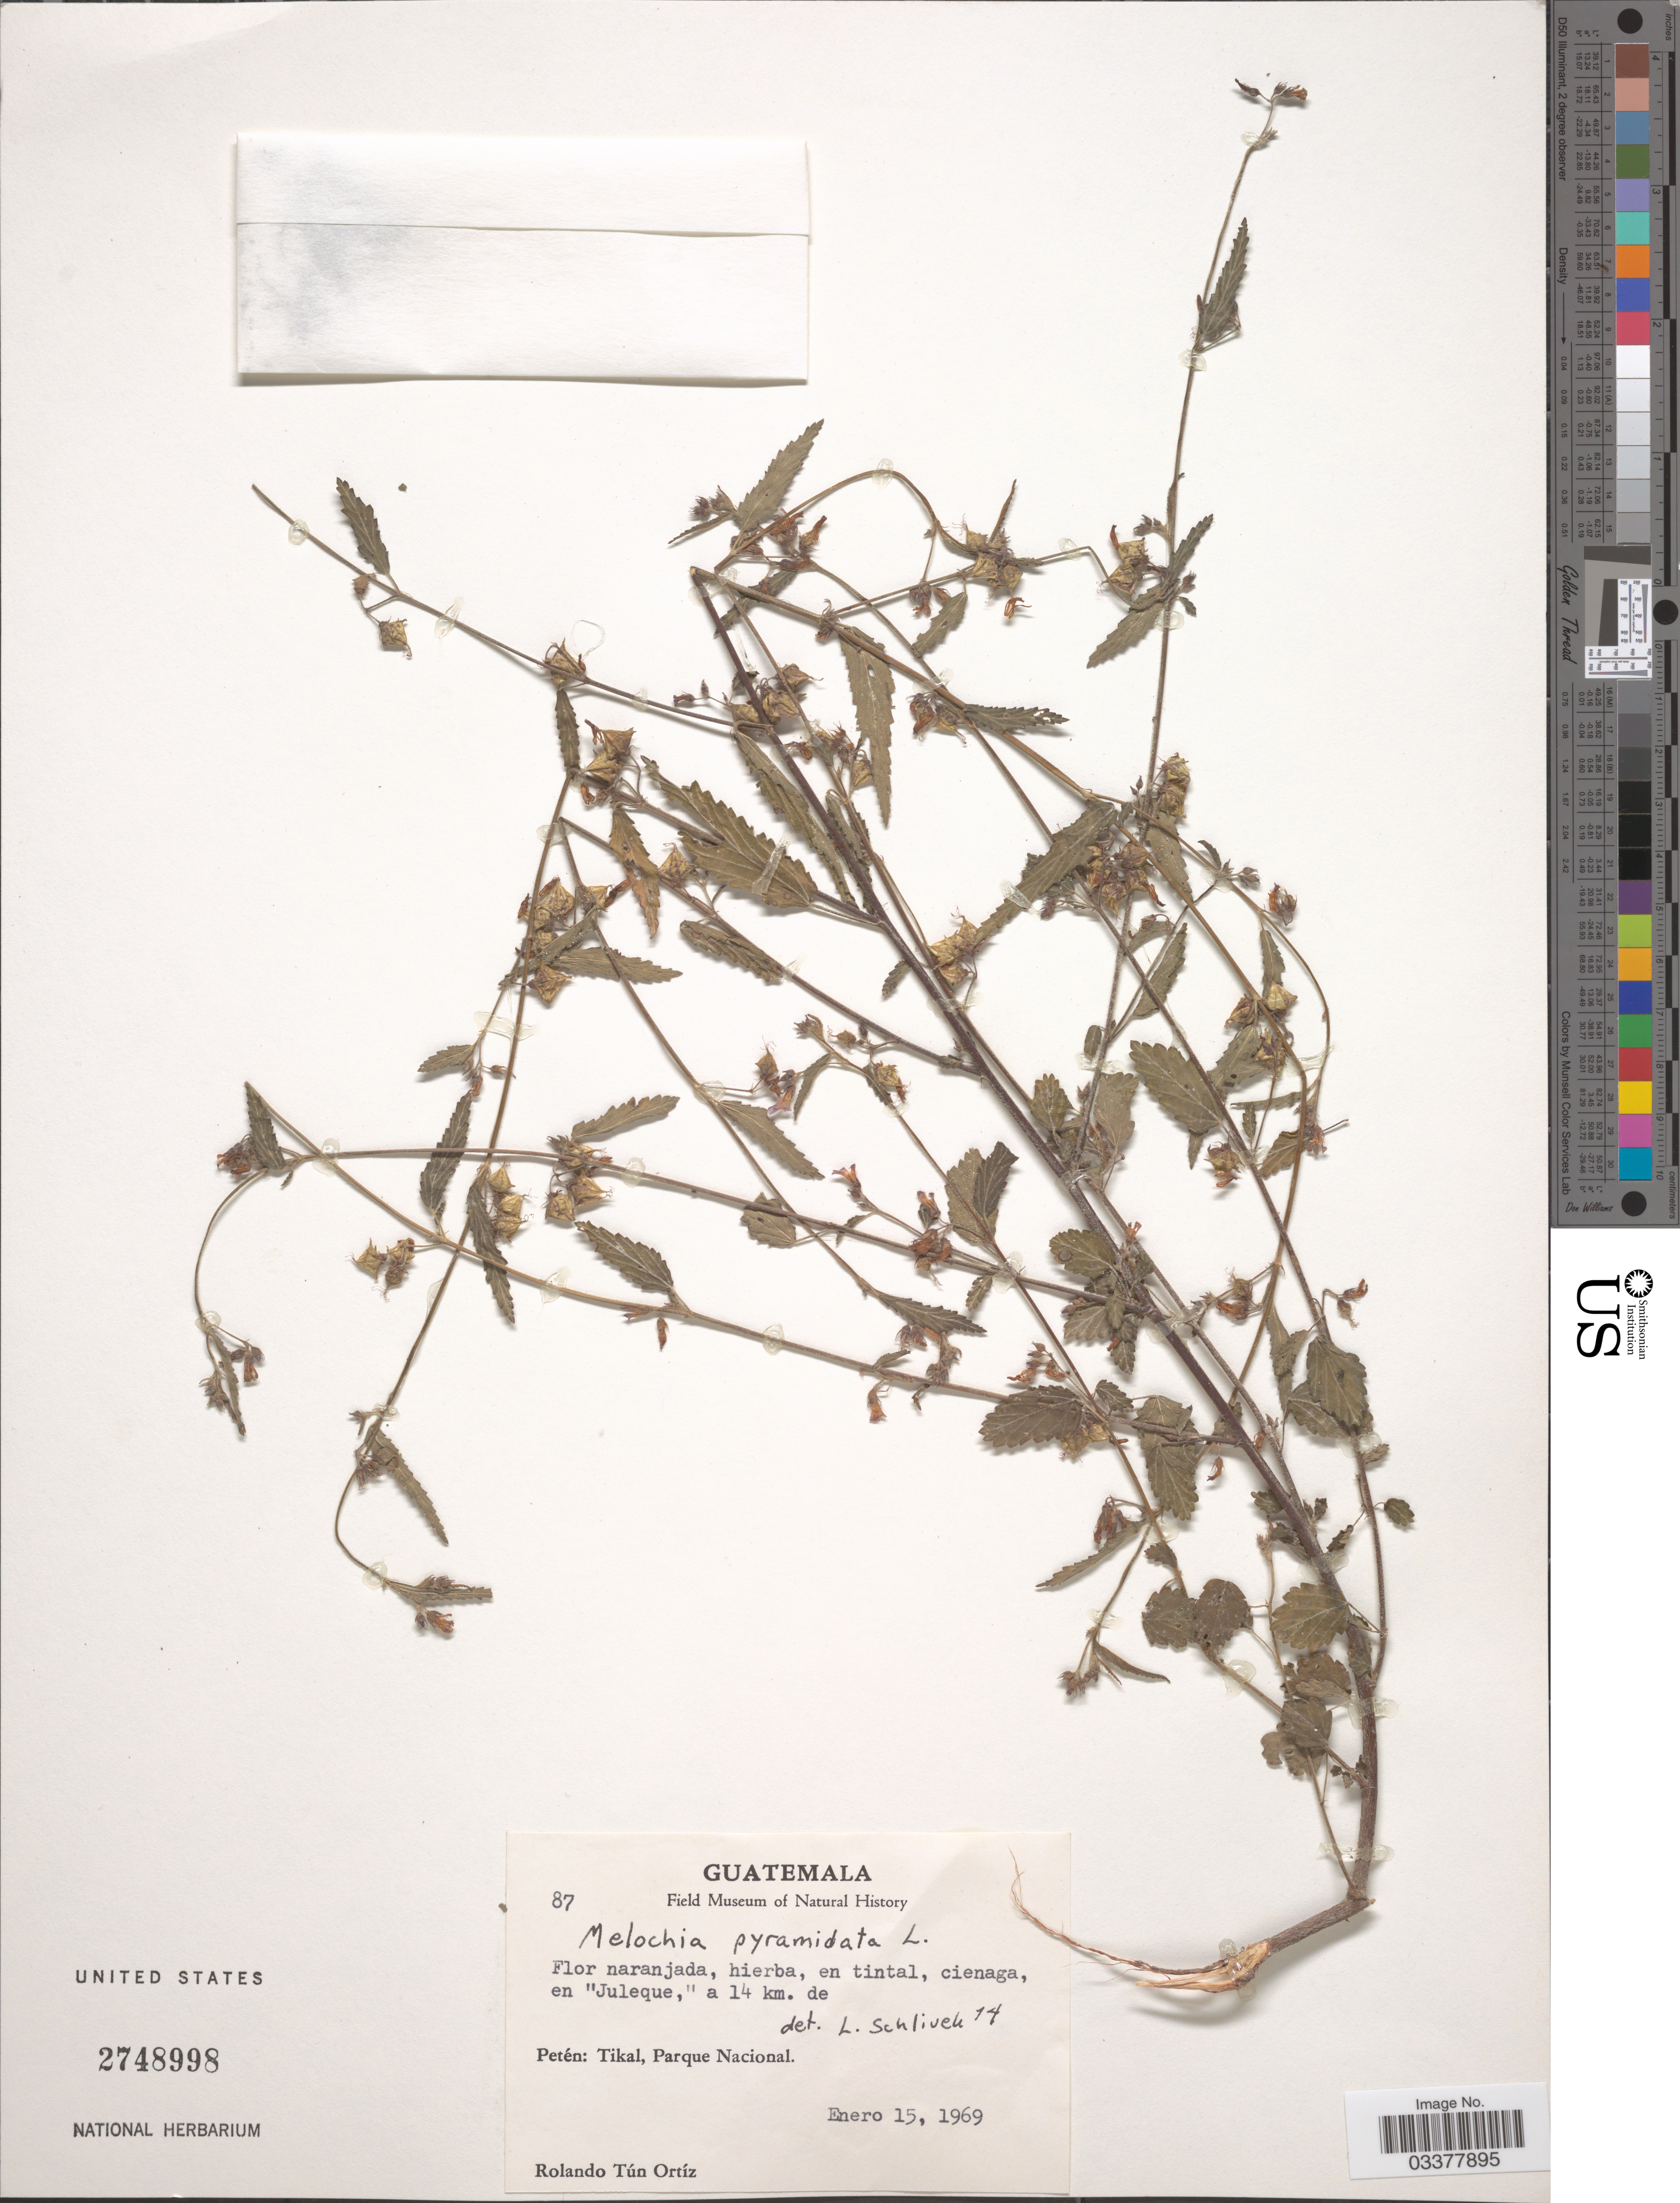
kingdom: Plantae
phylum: Tracheophyta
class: Magnoliopsida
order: Malvales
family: Malvaceae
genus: Melochia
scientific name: Melochia pyramidata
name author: L.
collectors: R. T. Ortíz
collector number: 87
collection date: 1969-01-15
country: Guatemala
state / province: El Petén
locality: En "Juleque", a 14 km. de Petén: Tikal, Parque Nacional.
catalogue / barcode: US 2748998